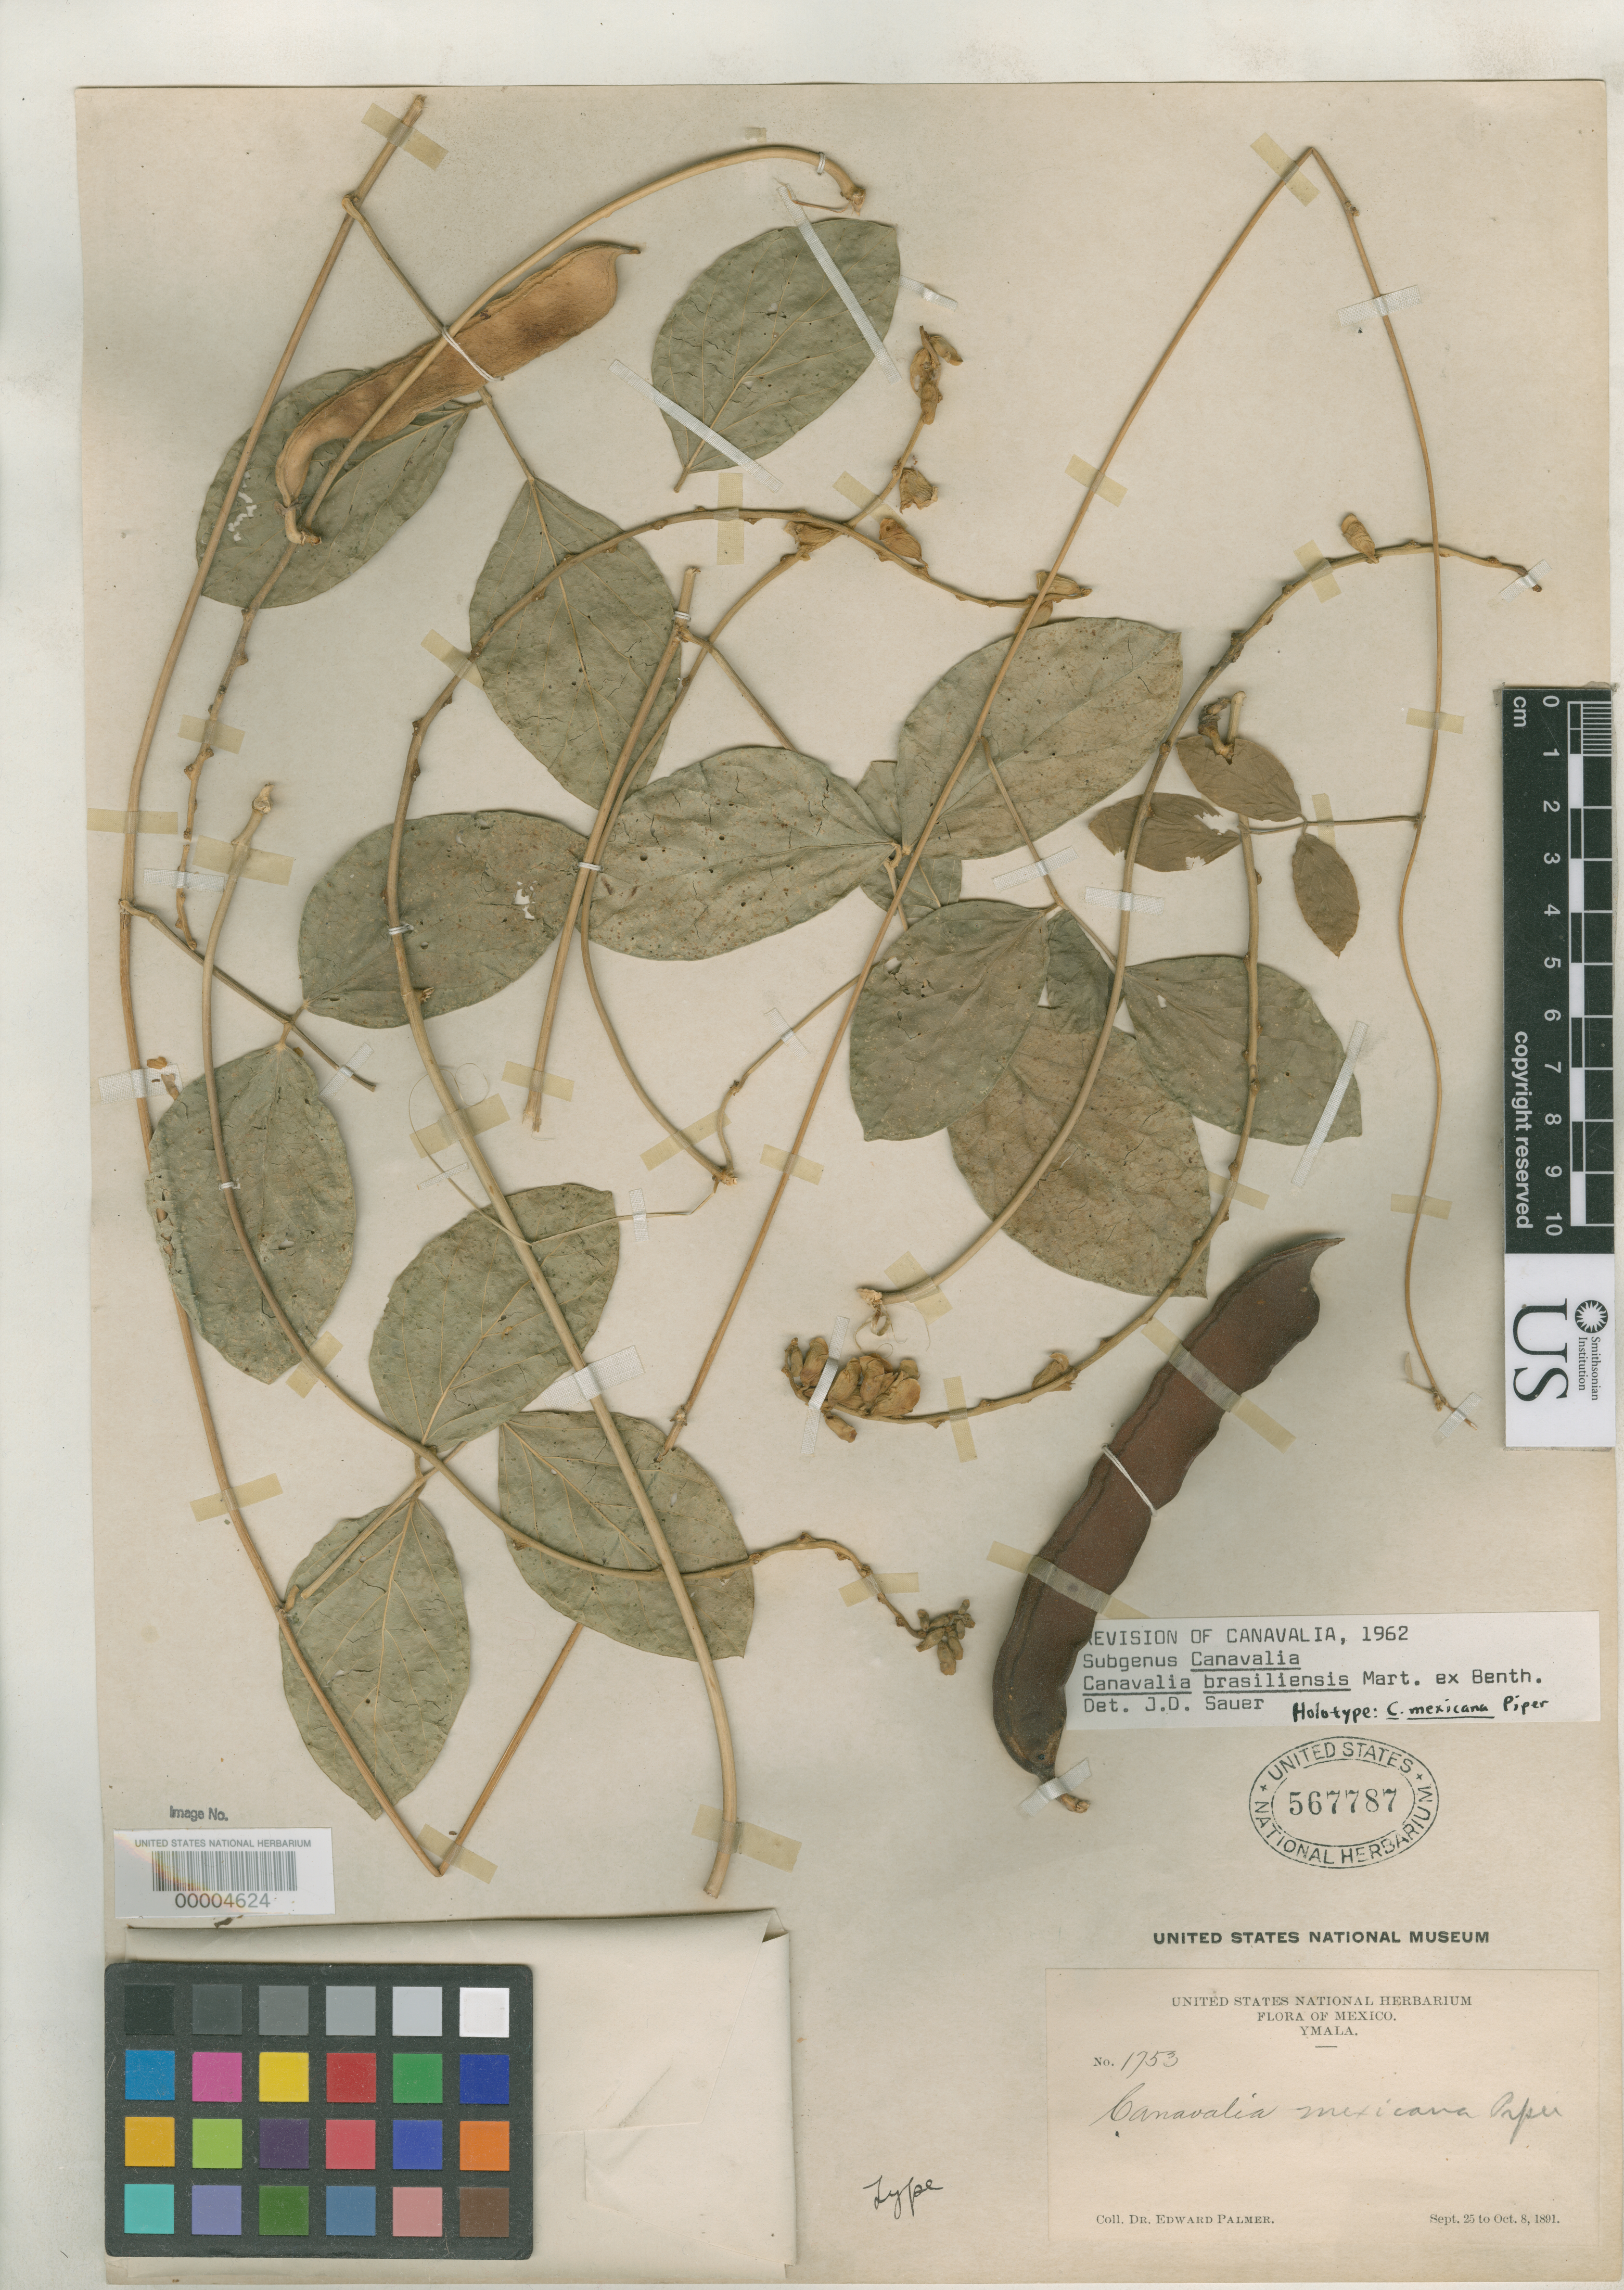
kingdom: Plantae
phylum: Tracheophyta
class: Magnoliopsida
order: Fabales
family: Fabaceae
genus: Canavalia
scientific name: Canavalia mexicana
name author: Piper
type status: Holotype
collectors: E. Palmer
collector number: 1753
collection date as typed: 25 Sep 1891 to 08 Oct 1891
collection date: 1891-09-25/1891-10-08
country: Mexico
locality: Ymala.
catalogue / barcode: US 567787